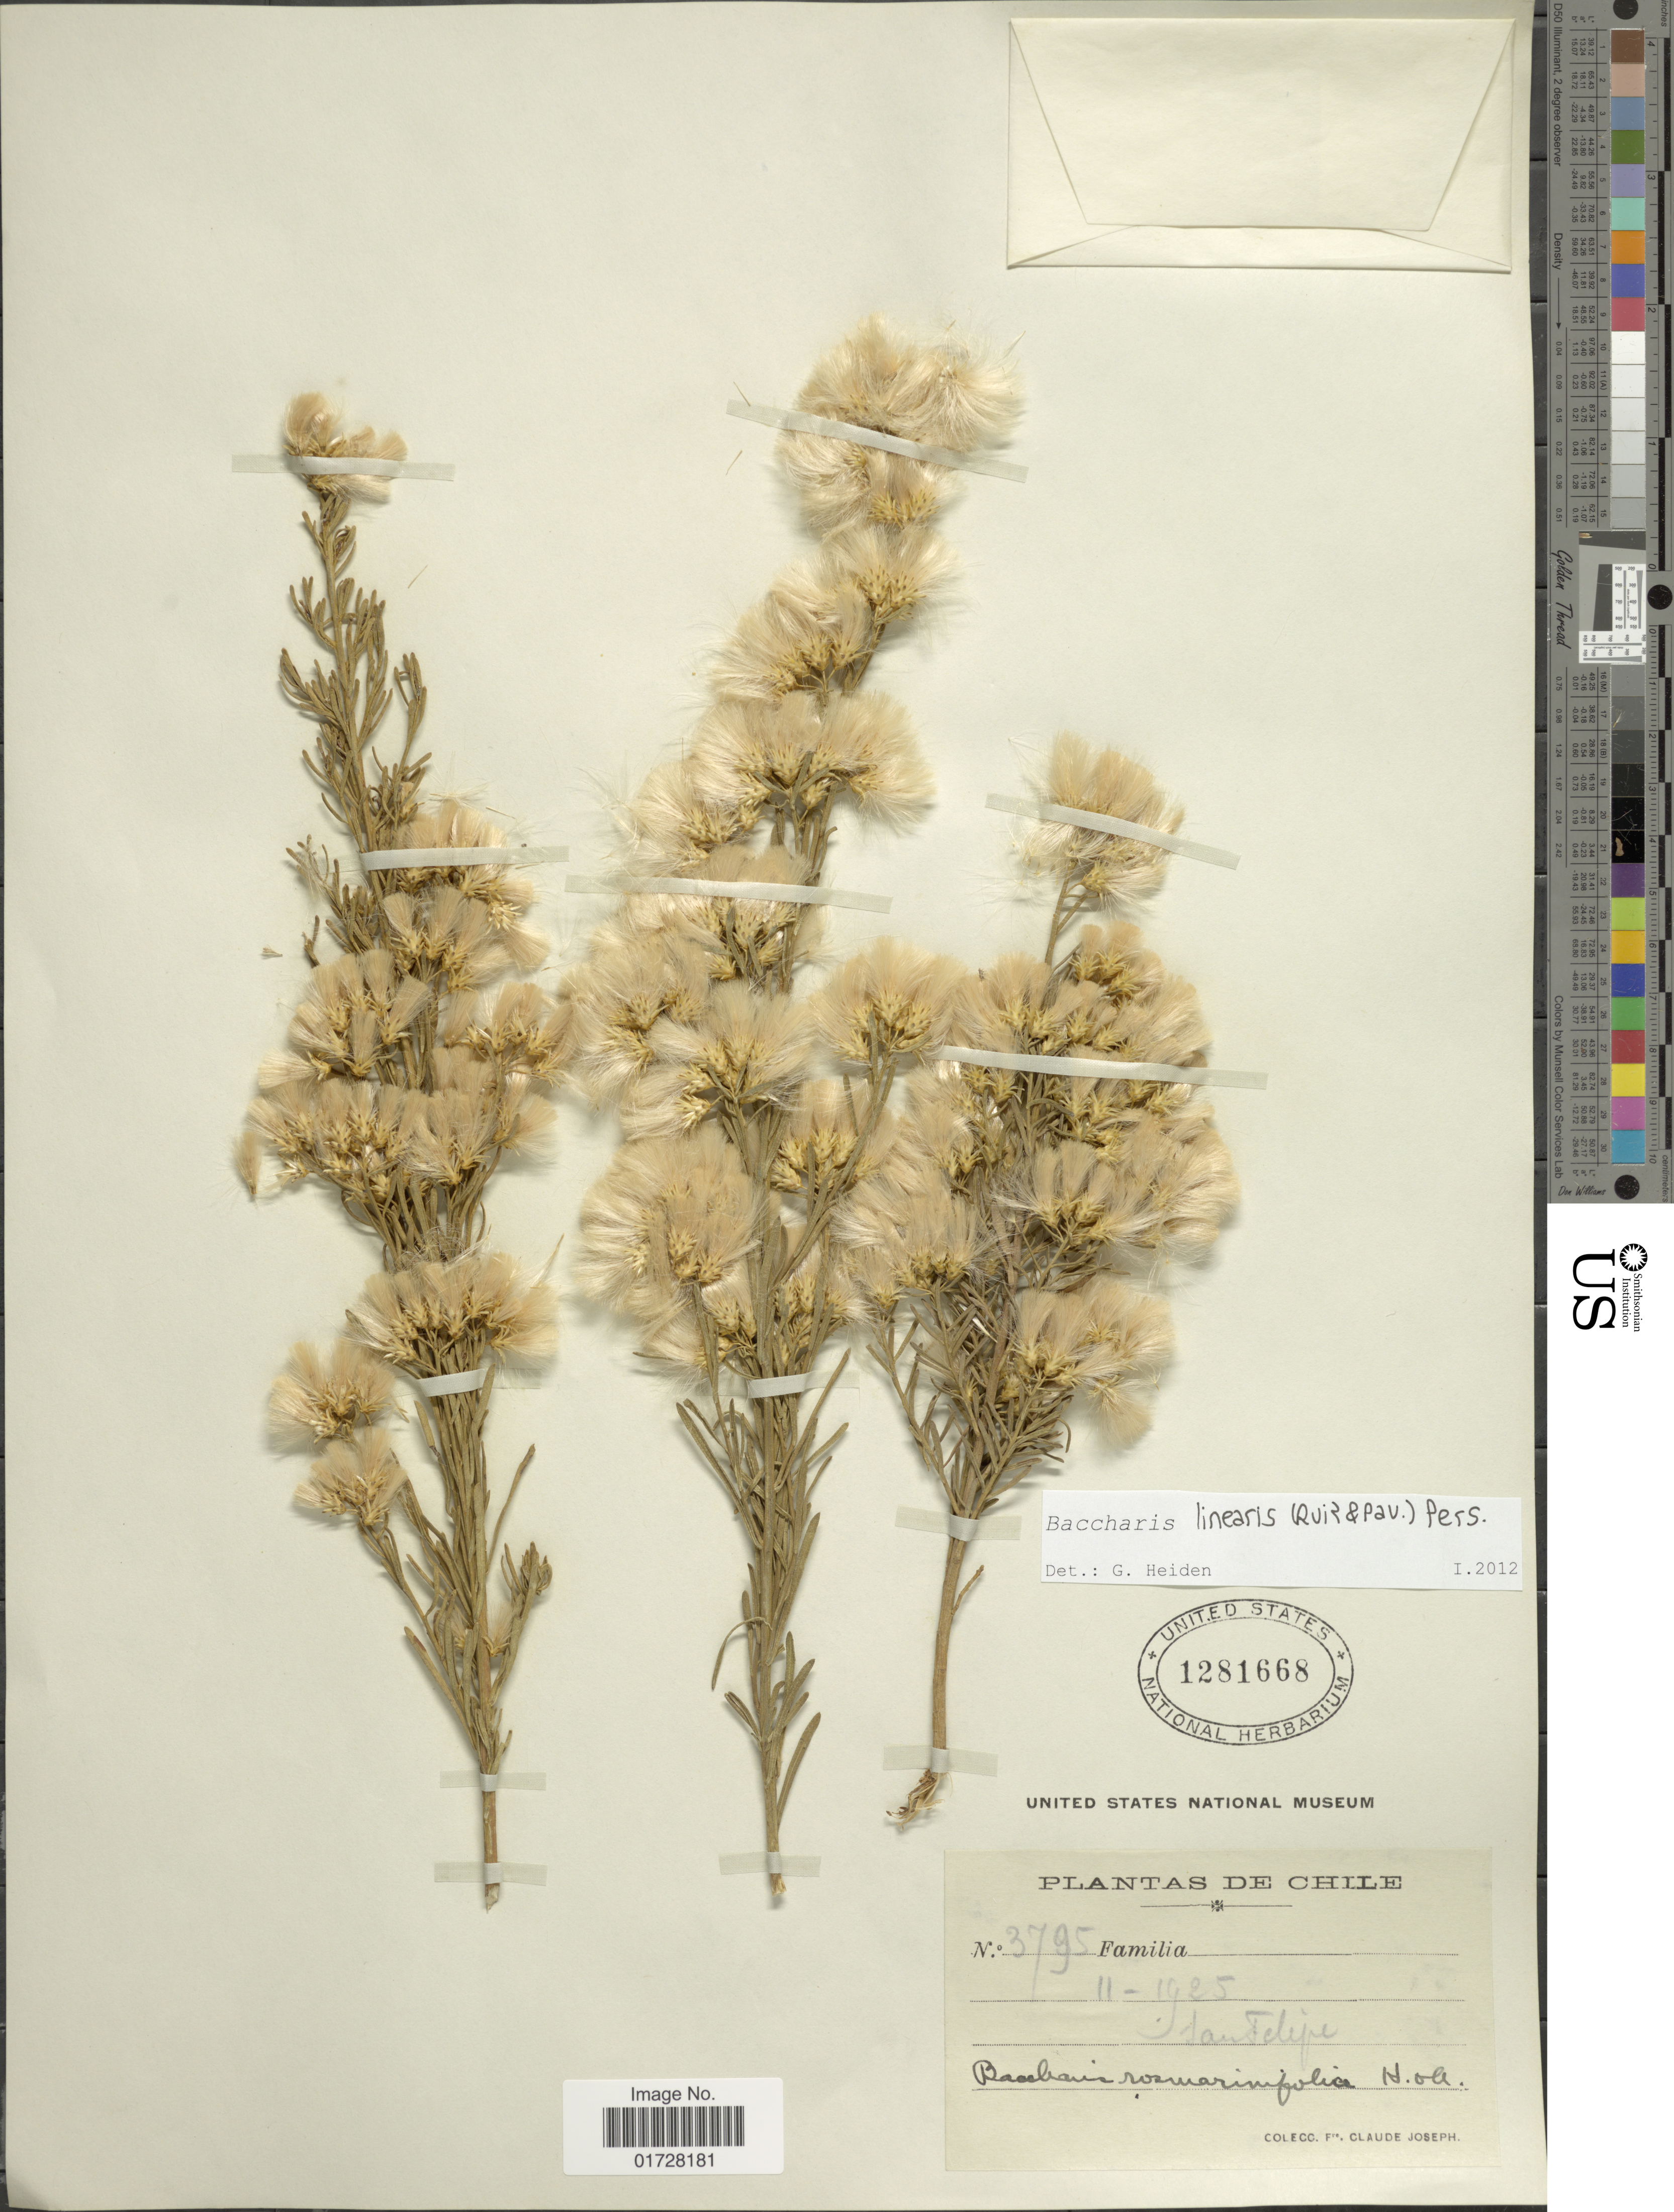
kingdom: Plantae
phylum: Tracheophyta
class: Magnoliopsida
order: Asterales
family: Asteraceae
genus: Baccharis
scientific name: Baccharis linearis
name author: (Ruiz & Pav.) Pers.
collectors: Bro. Claude-Joseph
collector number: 3795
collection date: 1925-11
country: Chile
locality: San Felipe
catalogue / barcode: US 1281668